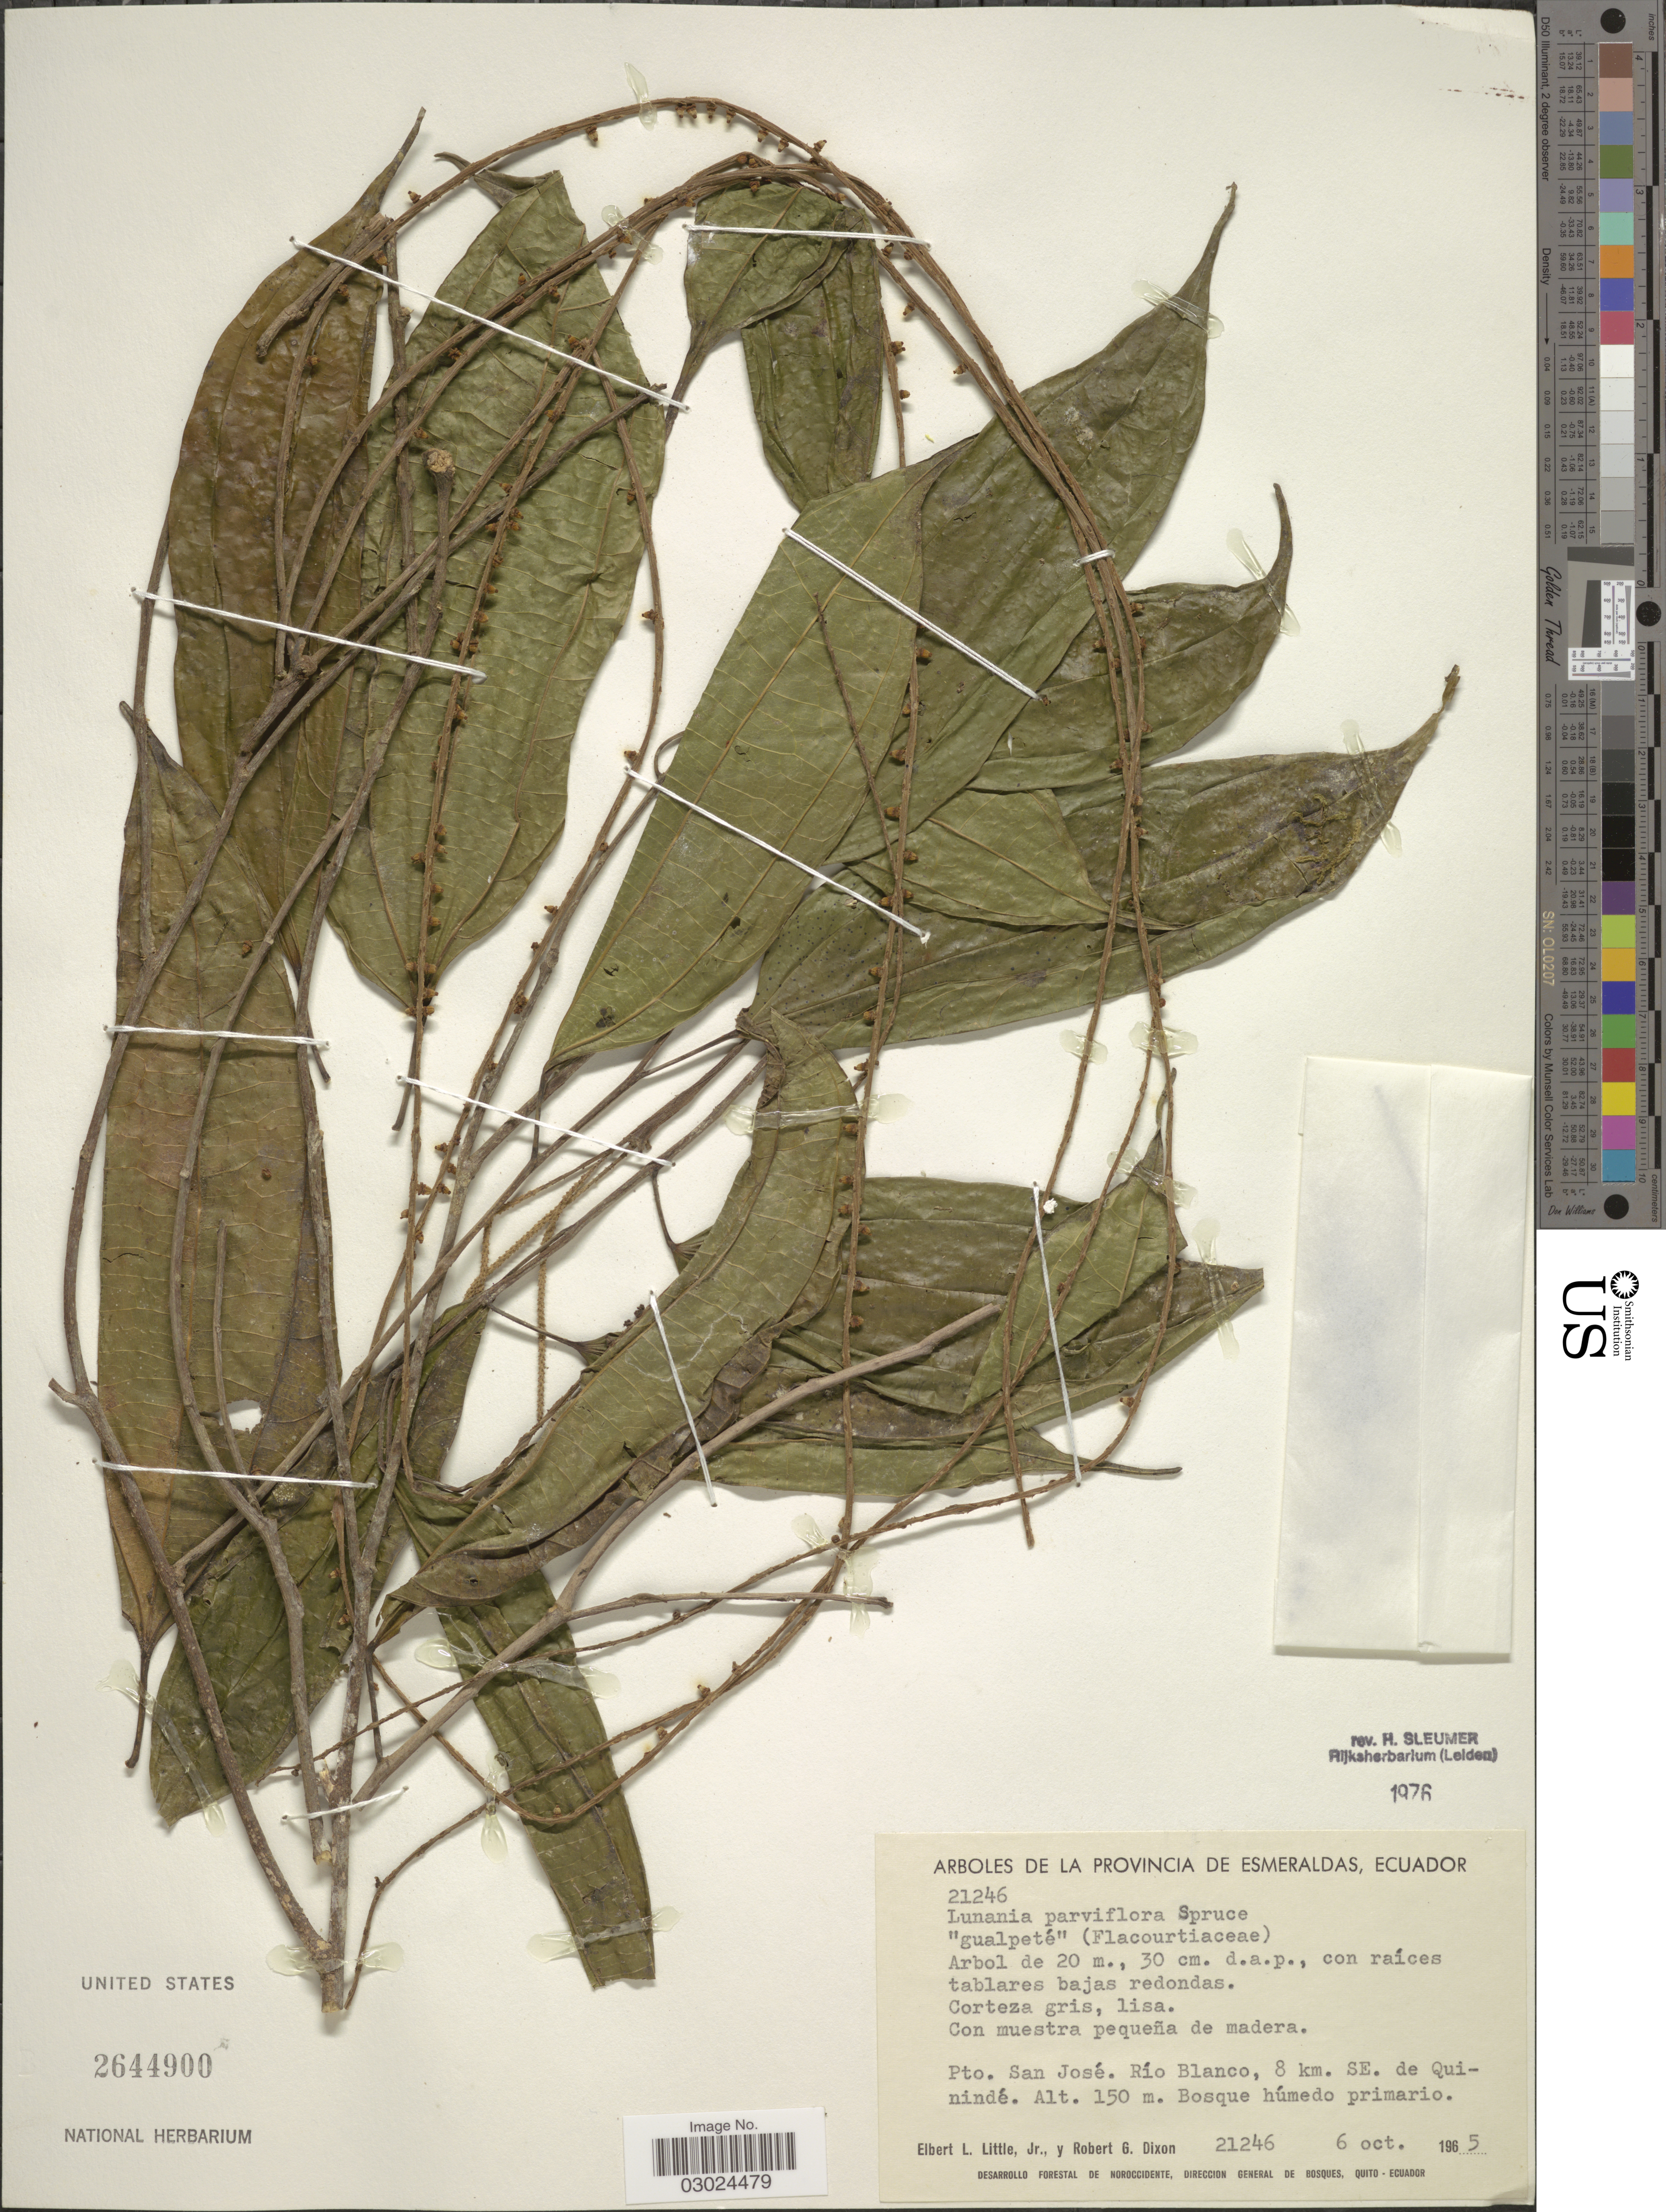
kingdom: Plantae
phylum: Tracheophyta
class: Magnoliopsida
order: Malpighiales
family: Salicaceae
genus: Lunania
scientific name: Lunania parviflora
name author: Spruce ex Benth.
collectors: E. L. Little & R. G. Dixon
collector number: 21246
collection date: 1965-10-06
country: Ecuador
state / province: Esmeraldas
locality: Pto. San José. Río Blanco, 8 km. SE. de Quinindé.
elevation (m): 150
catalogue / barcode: US 2644900